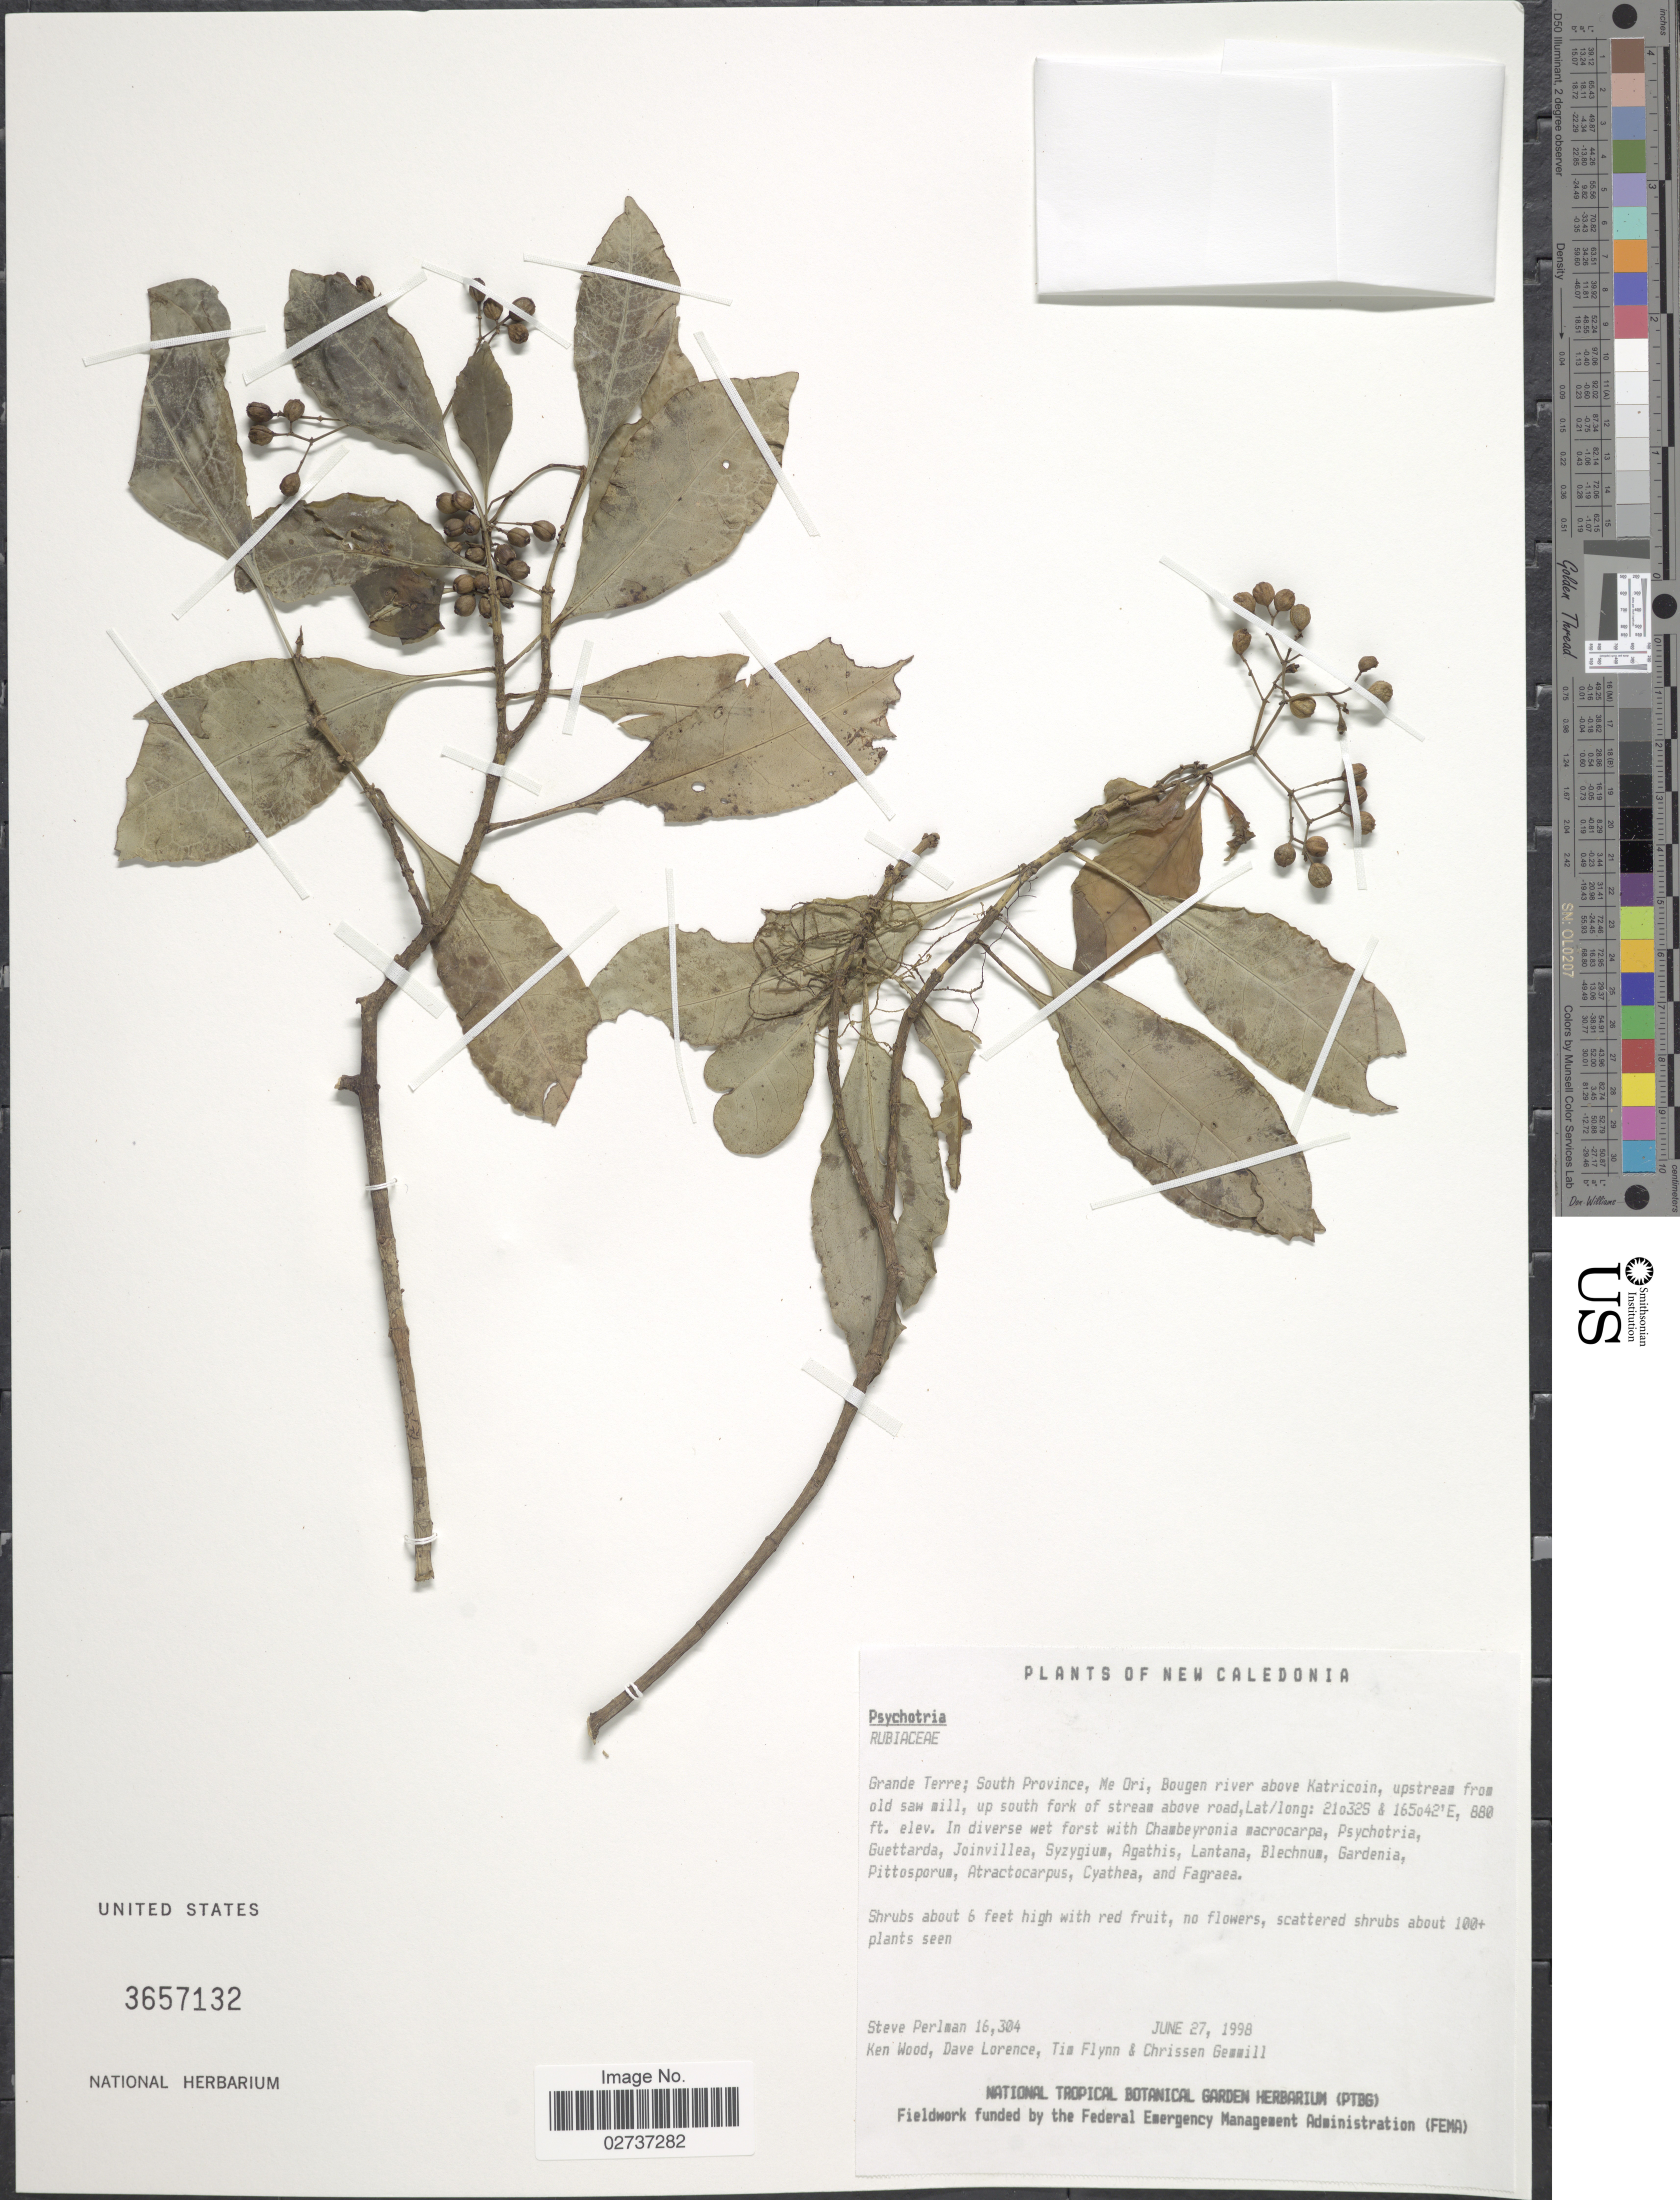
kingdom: Plantae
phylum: Tracheophyta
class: Magnoliopsida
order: Gentianales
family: Rubiaceae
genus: Psychotria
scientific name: Psychotria sp.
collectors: S. Perlman, K. R. Wood, D. Lorence, T. W. Flynn & C. Gemmill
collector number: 16304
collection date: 1998-06-27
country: New Caledonia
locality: Grand Terre; South Province, Me Ori, Bougen river above Katricoin, upstream from old saw mill, up south fork of stream above road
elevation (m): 268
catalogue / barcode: US 3657132